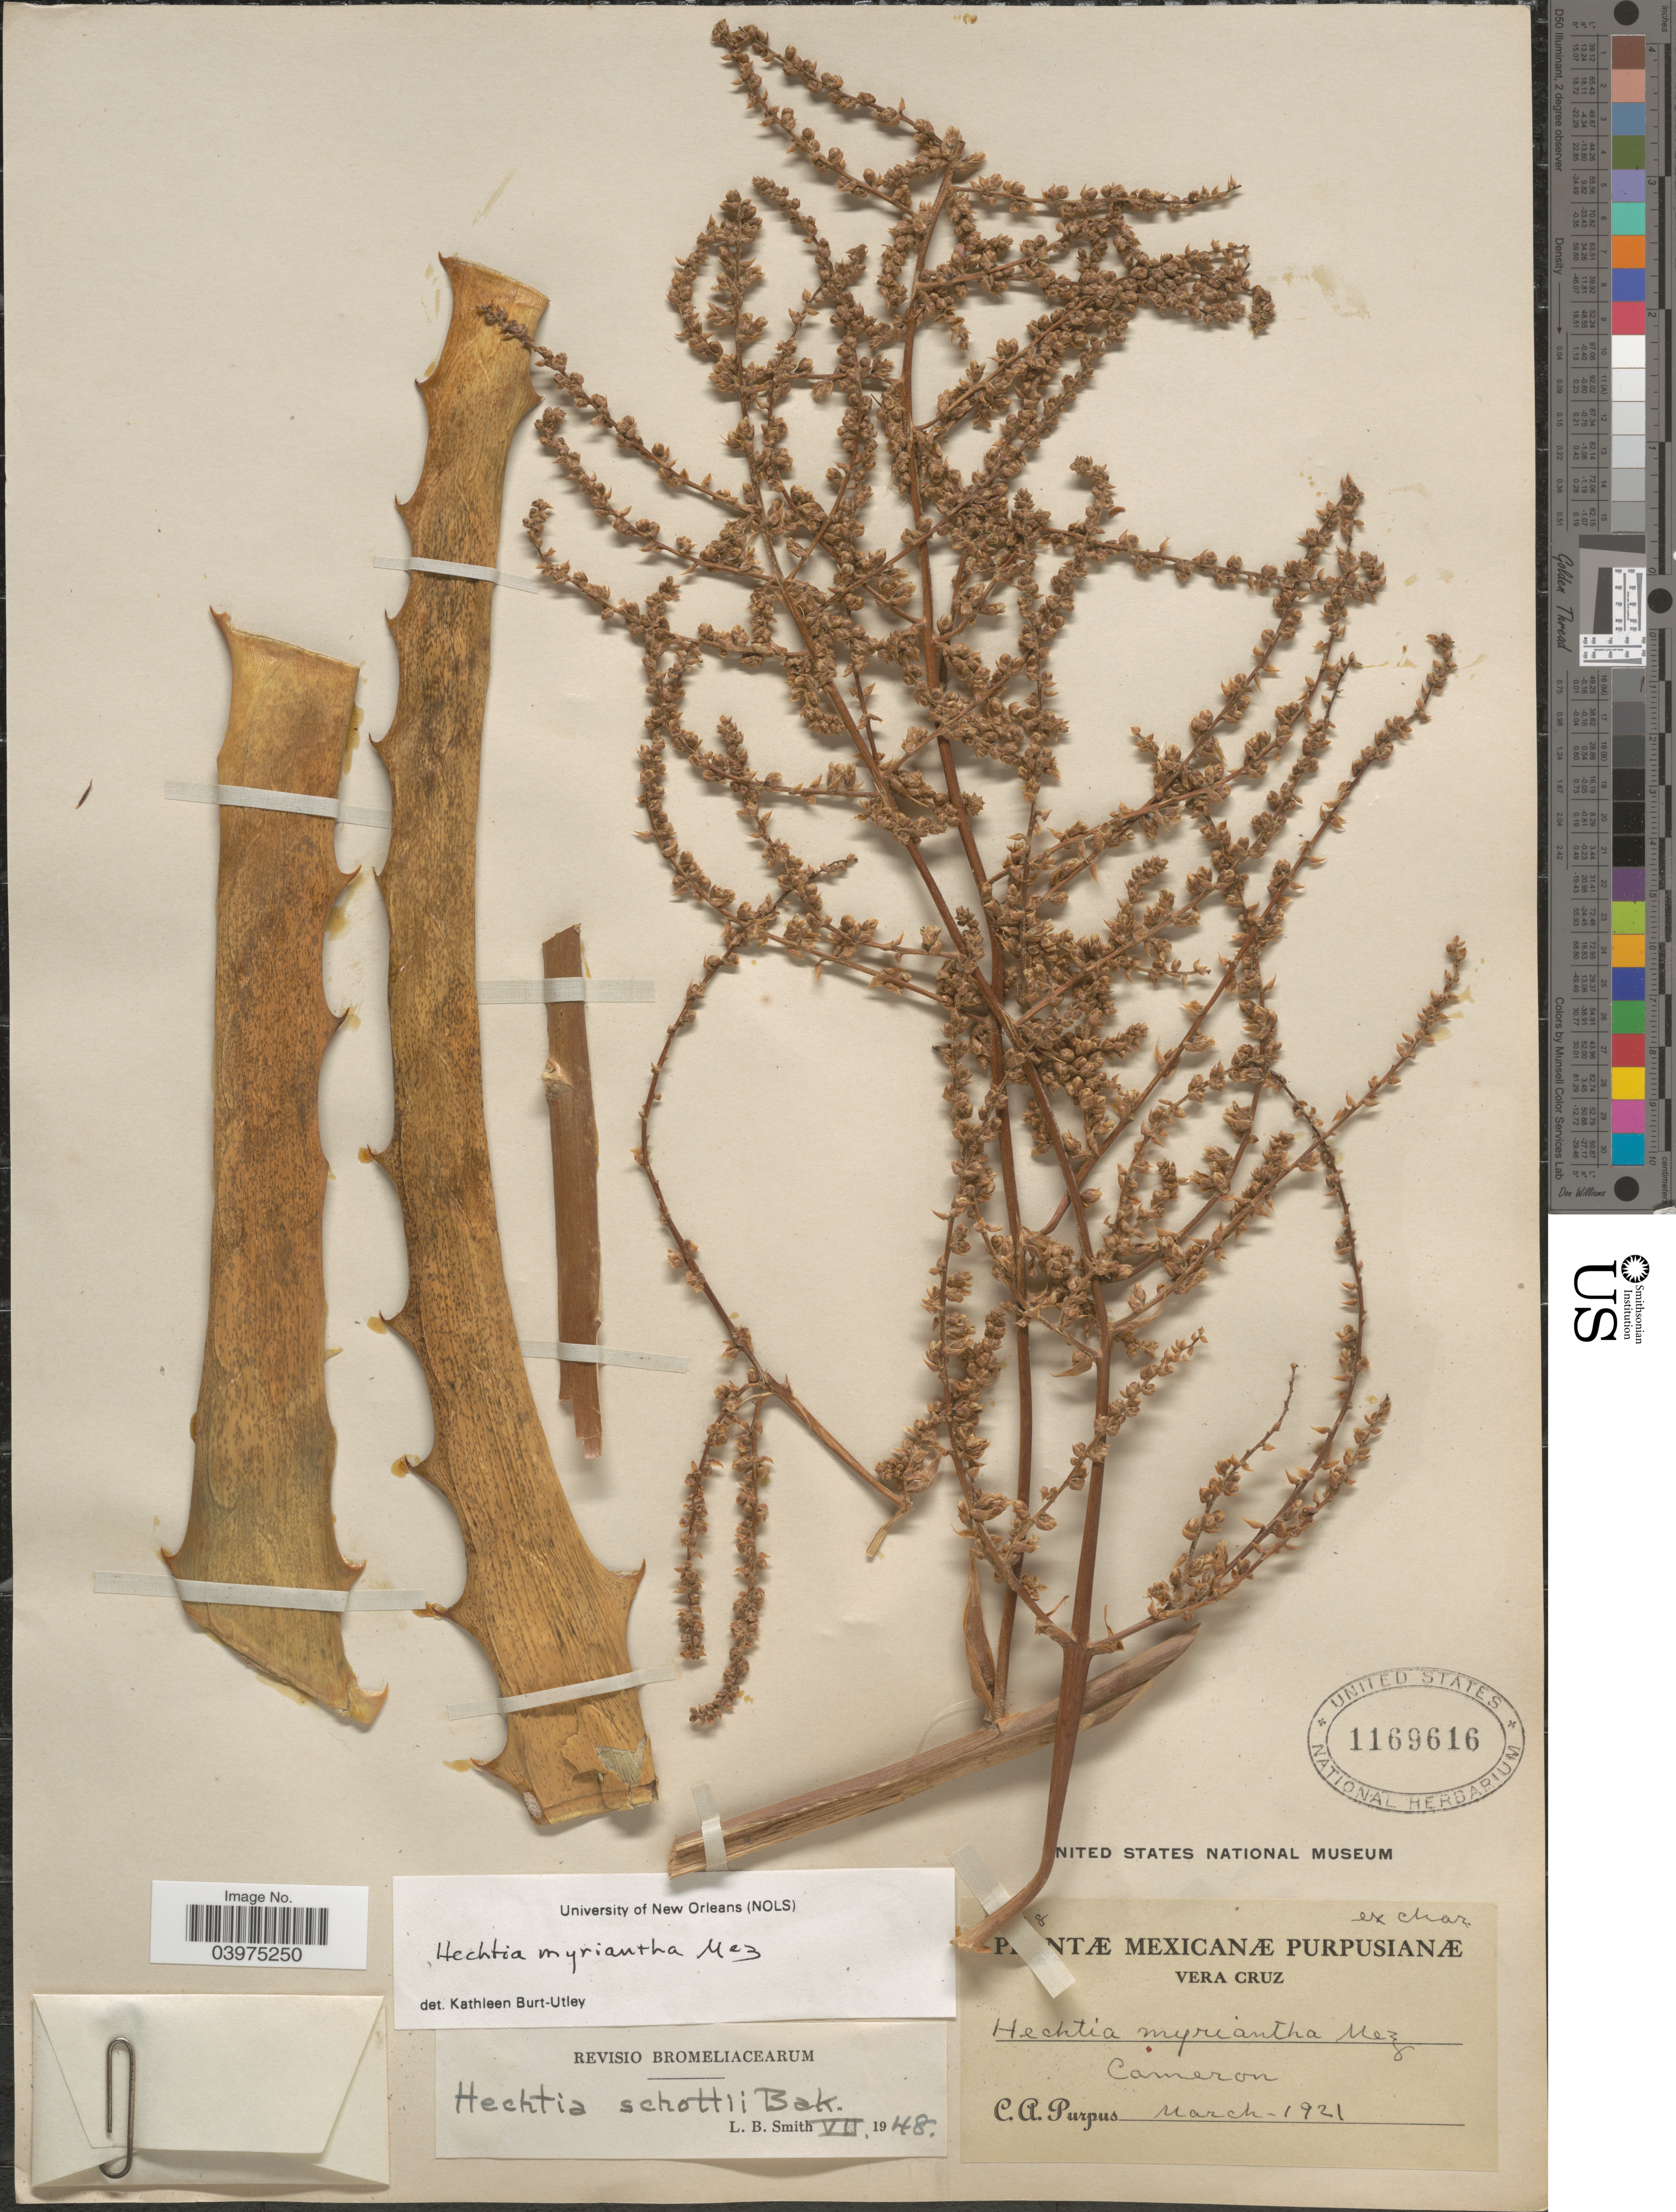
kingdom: Plantae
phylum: Tracheophyta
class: Liliopsida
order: Poales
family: Bromeliaceae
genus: Hechtia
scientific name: Hechtia myriantha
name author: Mez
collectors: C. A. Purpus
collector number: !8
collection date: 1921-03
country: Mexico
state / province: Veracruz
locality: Cameron.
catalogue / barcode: US 1169616